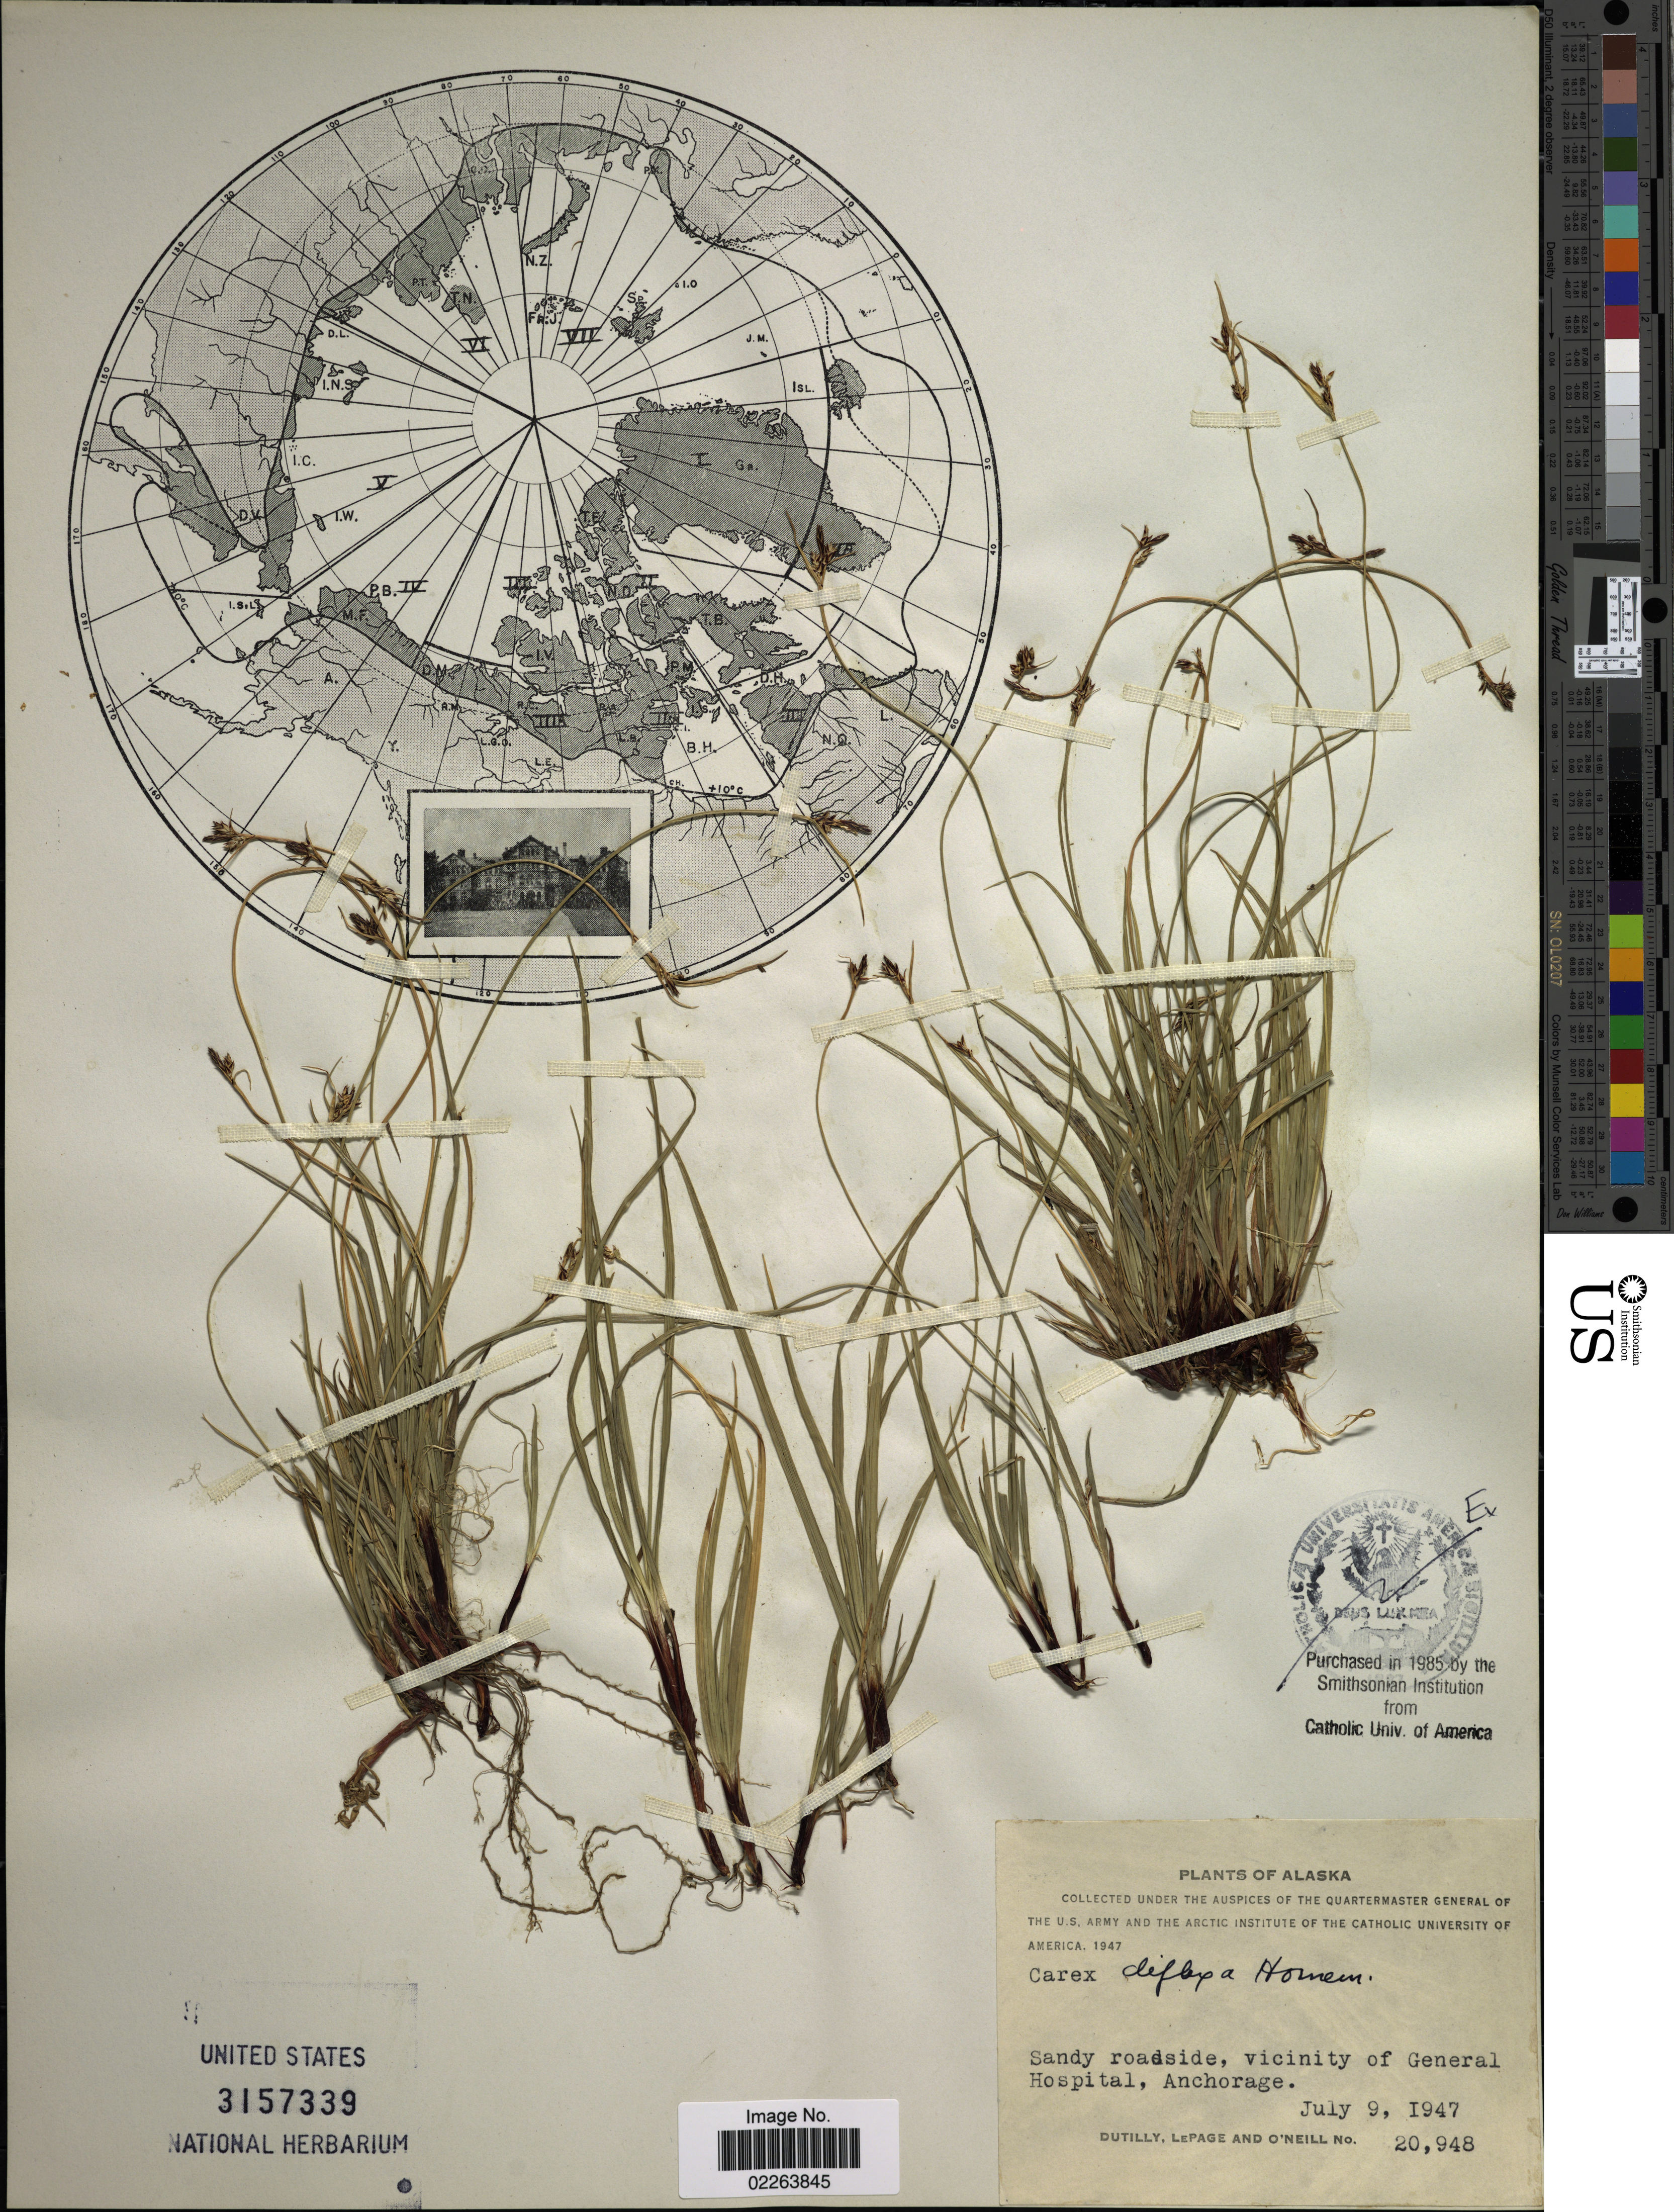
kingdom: Plantae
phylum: Tracheophyta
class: Liliopsida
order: Poales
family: Cyperaceae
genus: Carex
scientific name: Carex deflexa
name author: Hornem.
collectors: -. Dutilly, -. LePage & O' Neill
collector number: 20948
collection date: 1947-07-09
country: United States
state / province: Alaska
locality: Sandy roadside, vicinity of General Hospital, Anchorage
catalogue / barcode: US 3157339